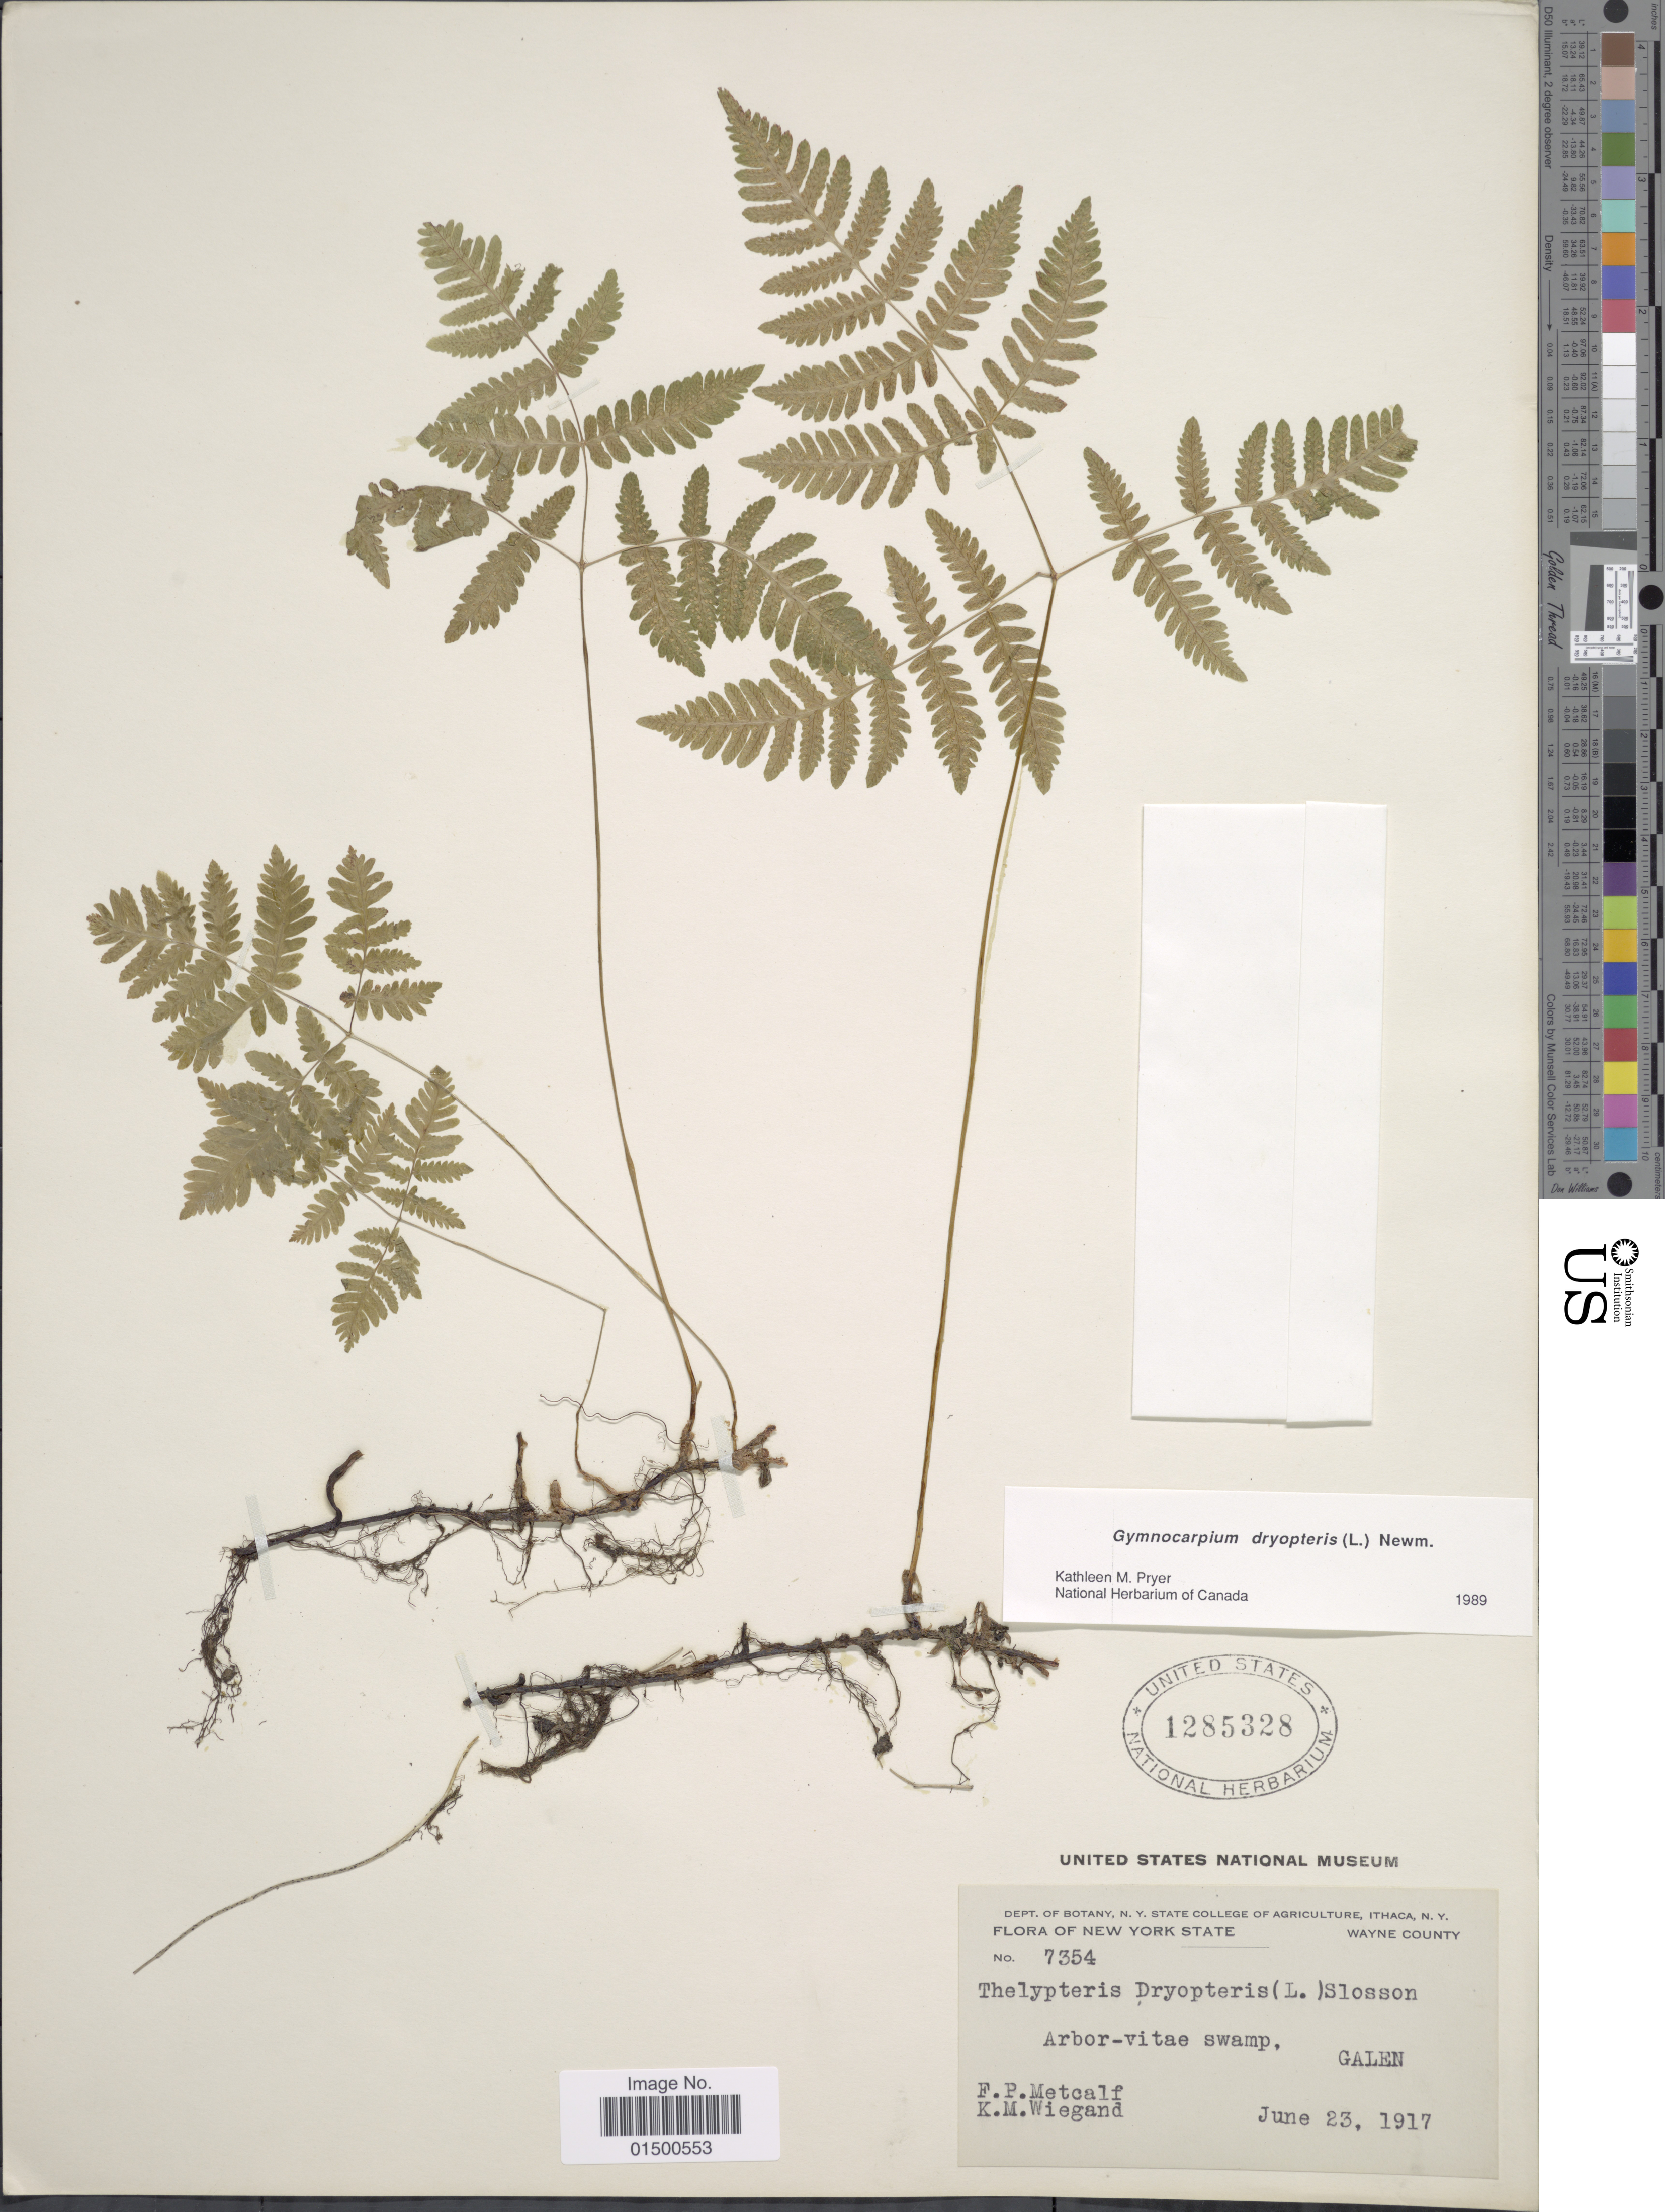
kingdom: Plantae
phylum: Tracheophyta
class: Polypodiopsida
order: Polypodiales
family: Cystopteridaceae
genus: Gymnocarpium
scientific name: Gymnocarpium dryopteris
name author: (L.) Newman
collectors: F. Metcalf & K. M. Wiegand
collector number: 7354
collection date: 1917-06-23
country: United States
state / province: New York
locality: New York State, Wayne County, Arbor-vitae swamp, Galen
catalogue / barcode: US 1285328